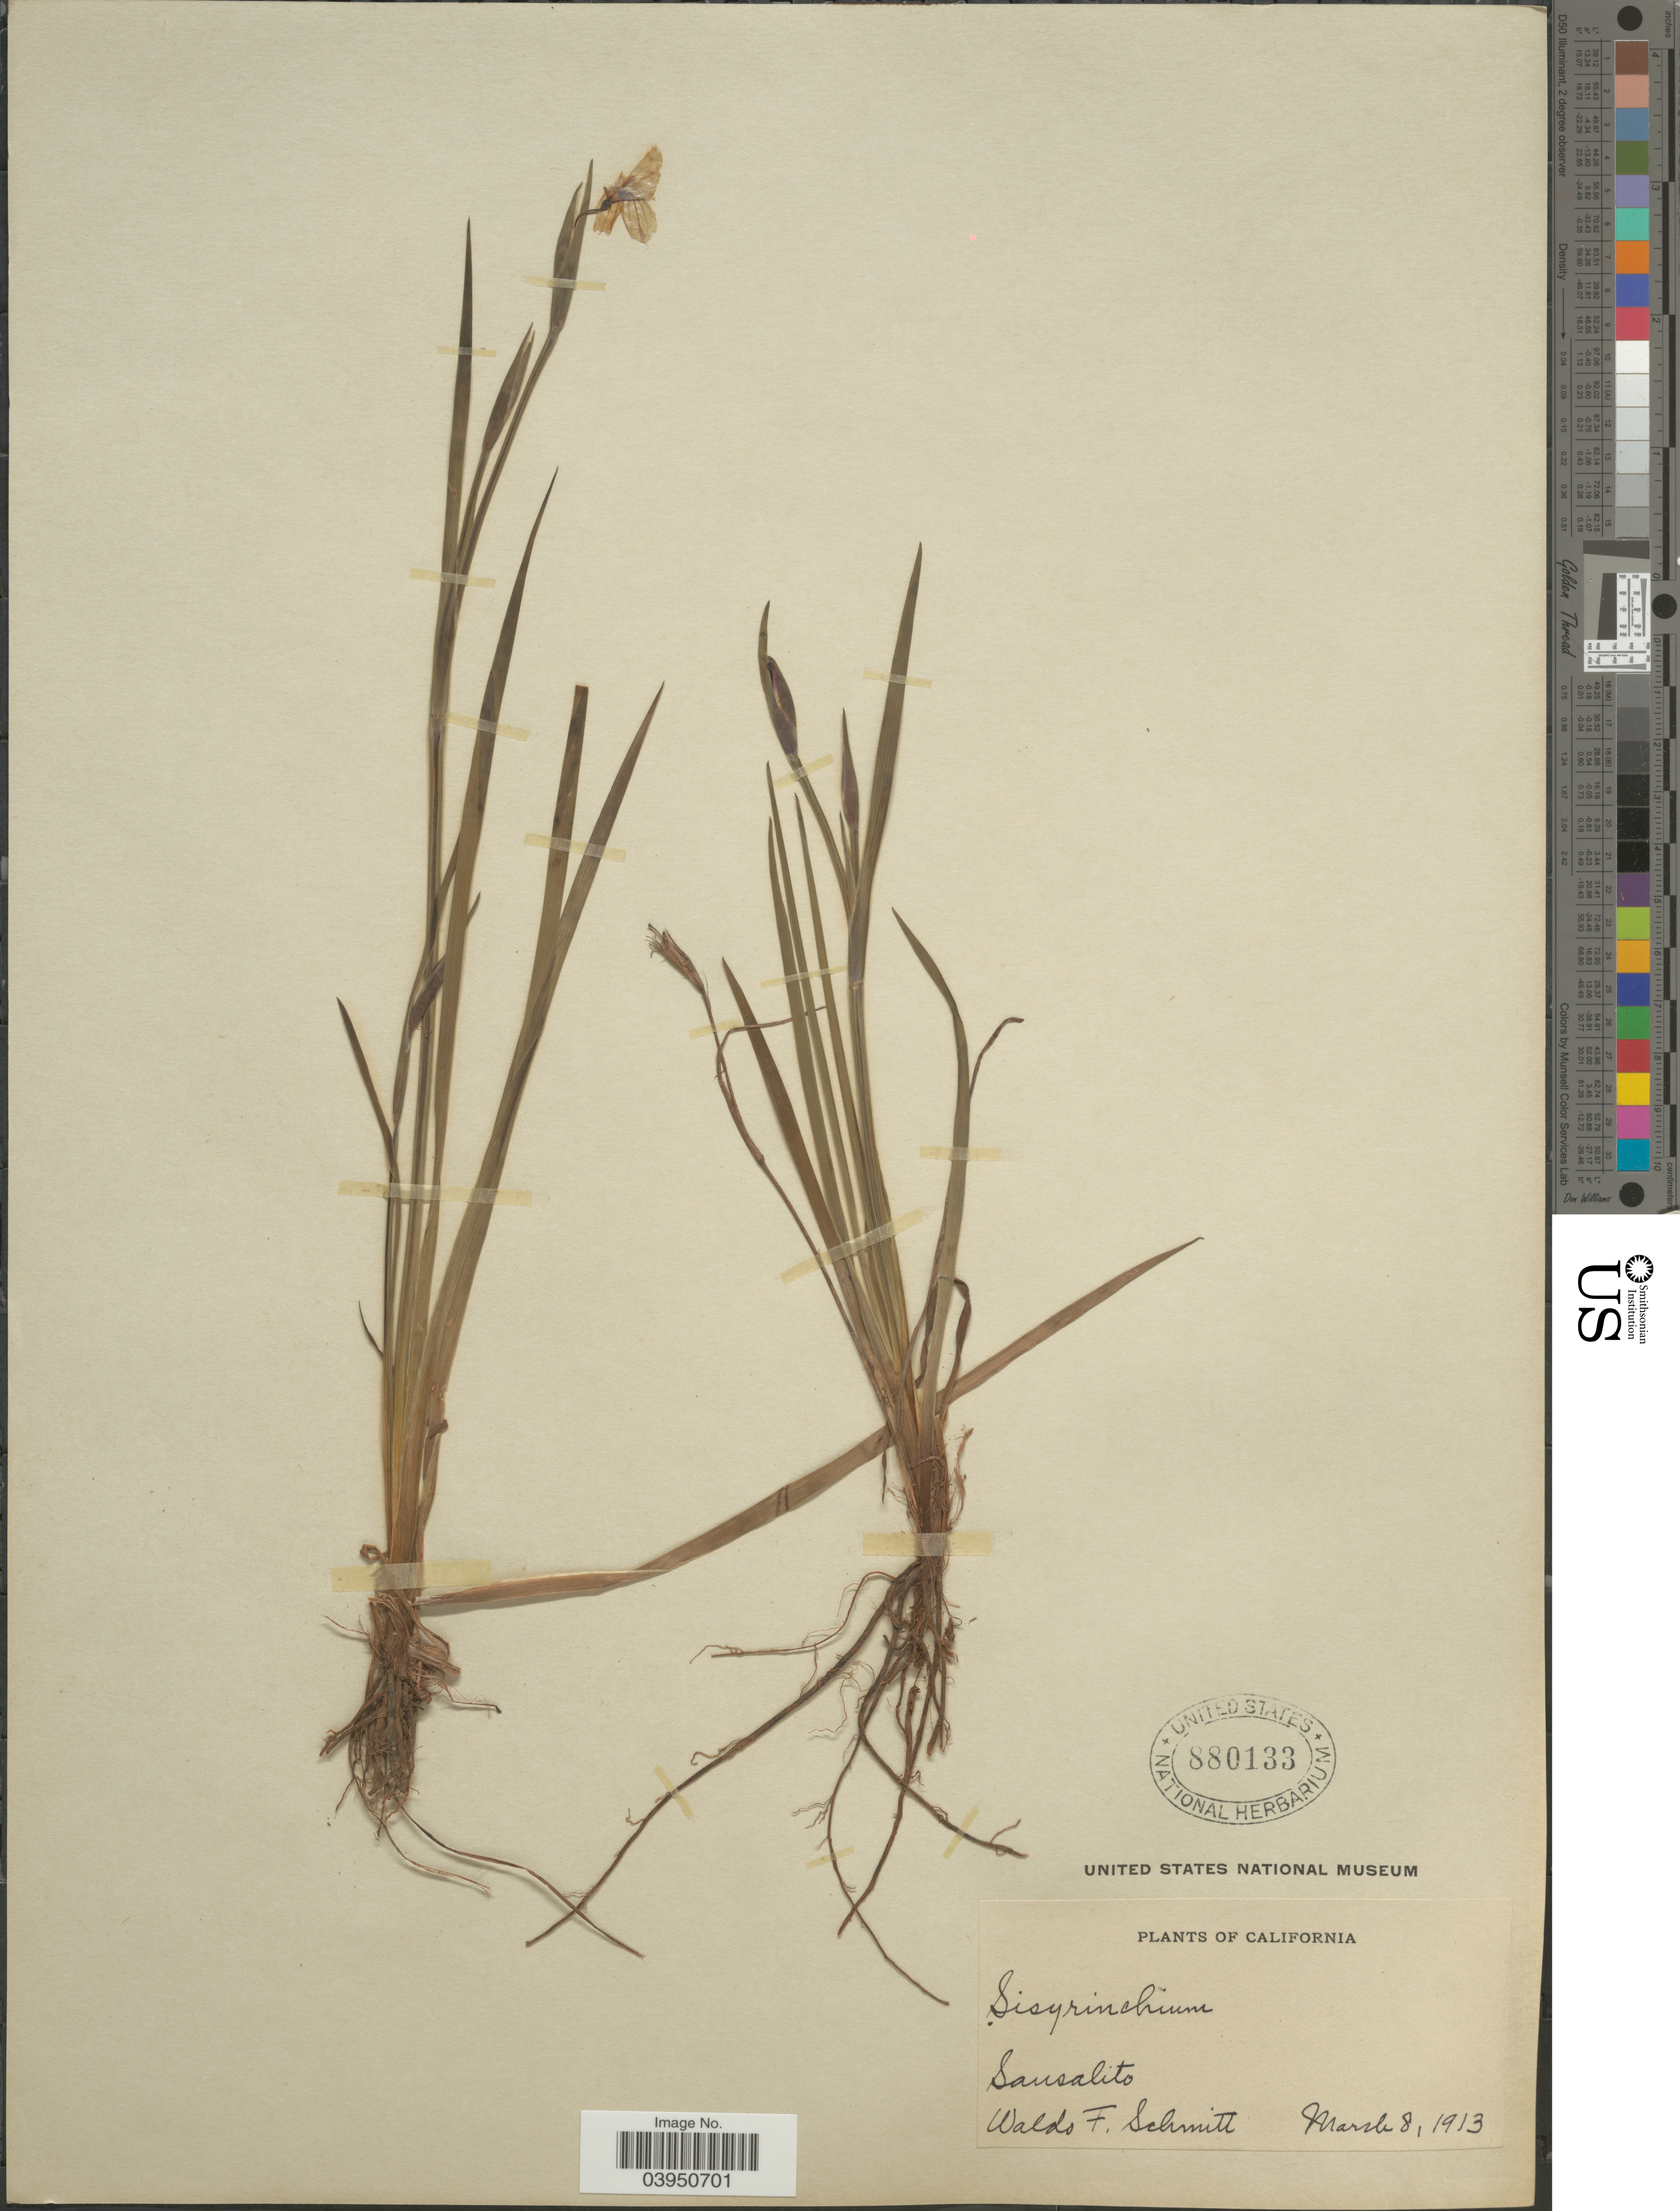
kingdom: Plantae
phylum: Tracheophyta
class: Liliopsida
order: Asparagales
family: Iridaceae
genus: Sisyrinchium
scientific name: Sisyrinchium bellum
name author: S. Watson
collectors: W. F. Schmitt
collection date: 1913-03-08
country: United States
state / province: California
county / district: Marin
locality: Sausalito.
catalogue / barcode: US 880133